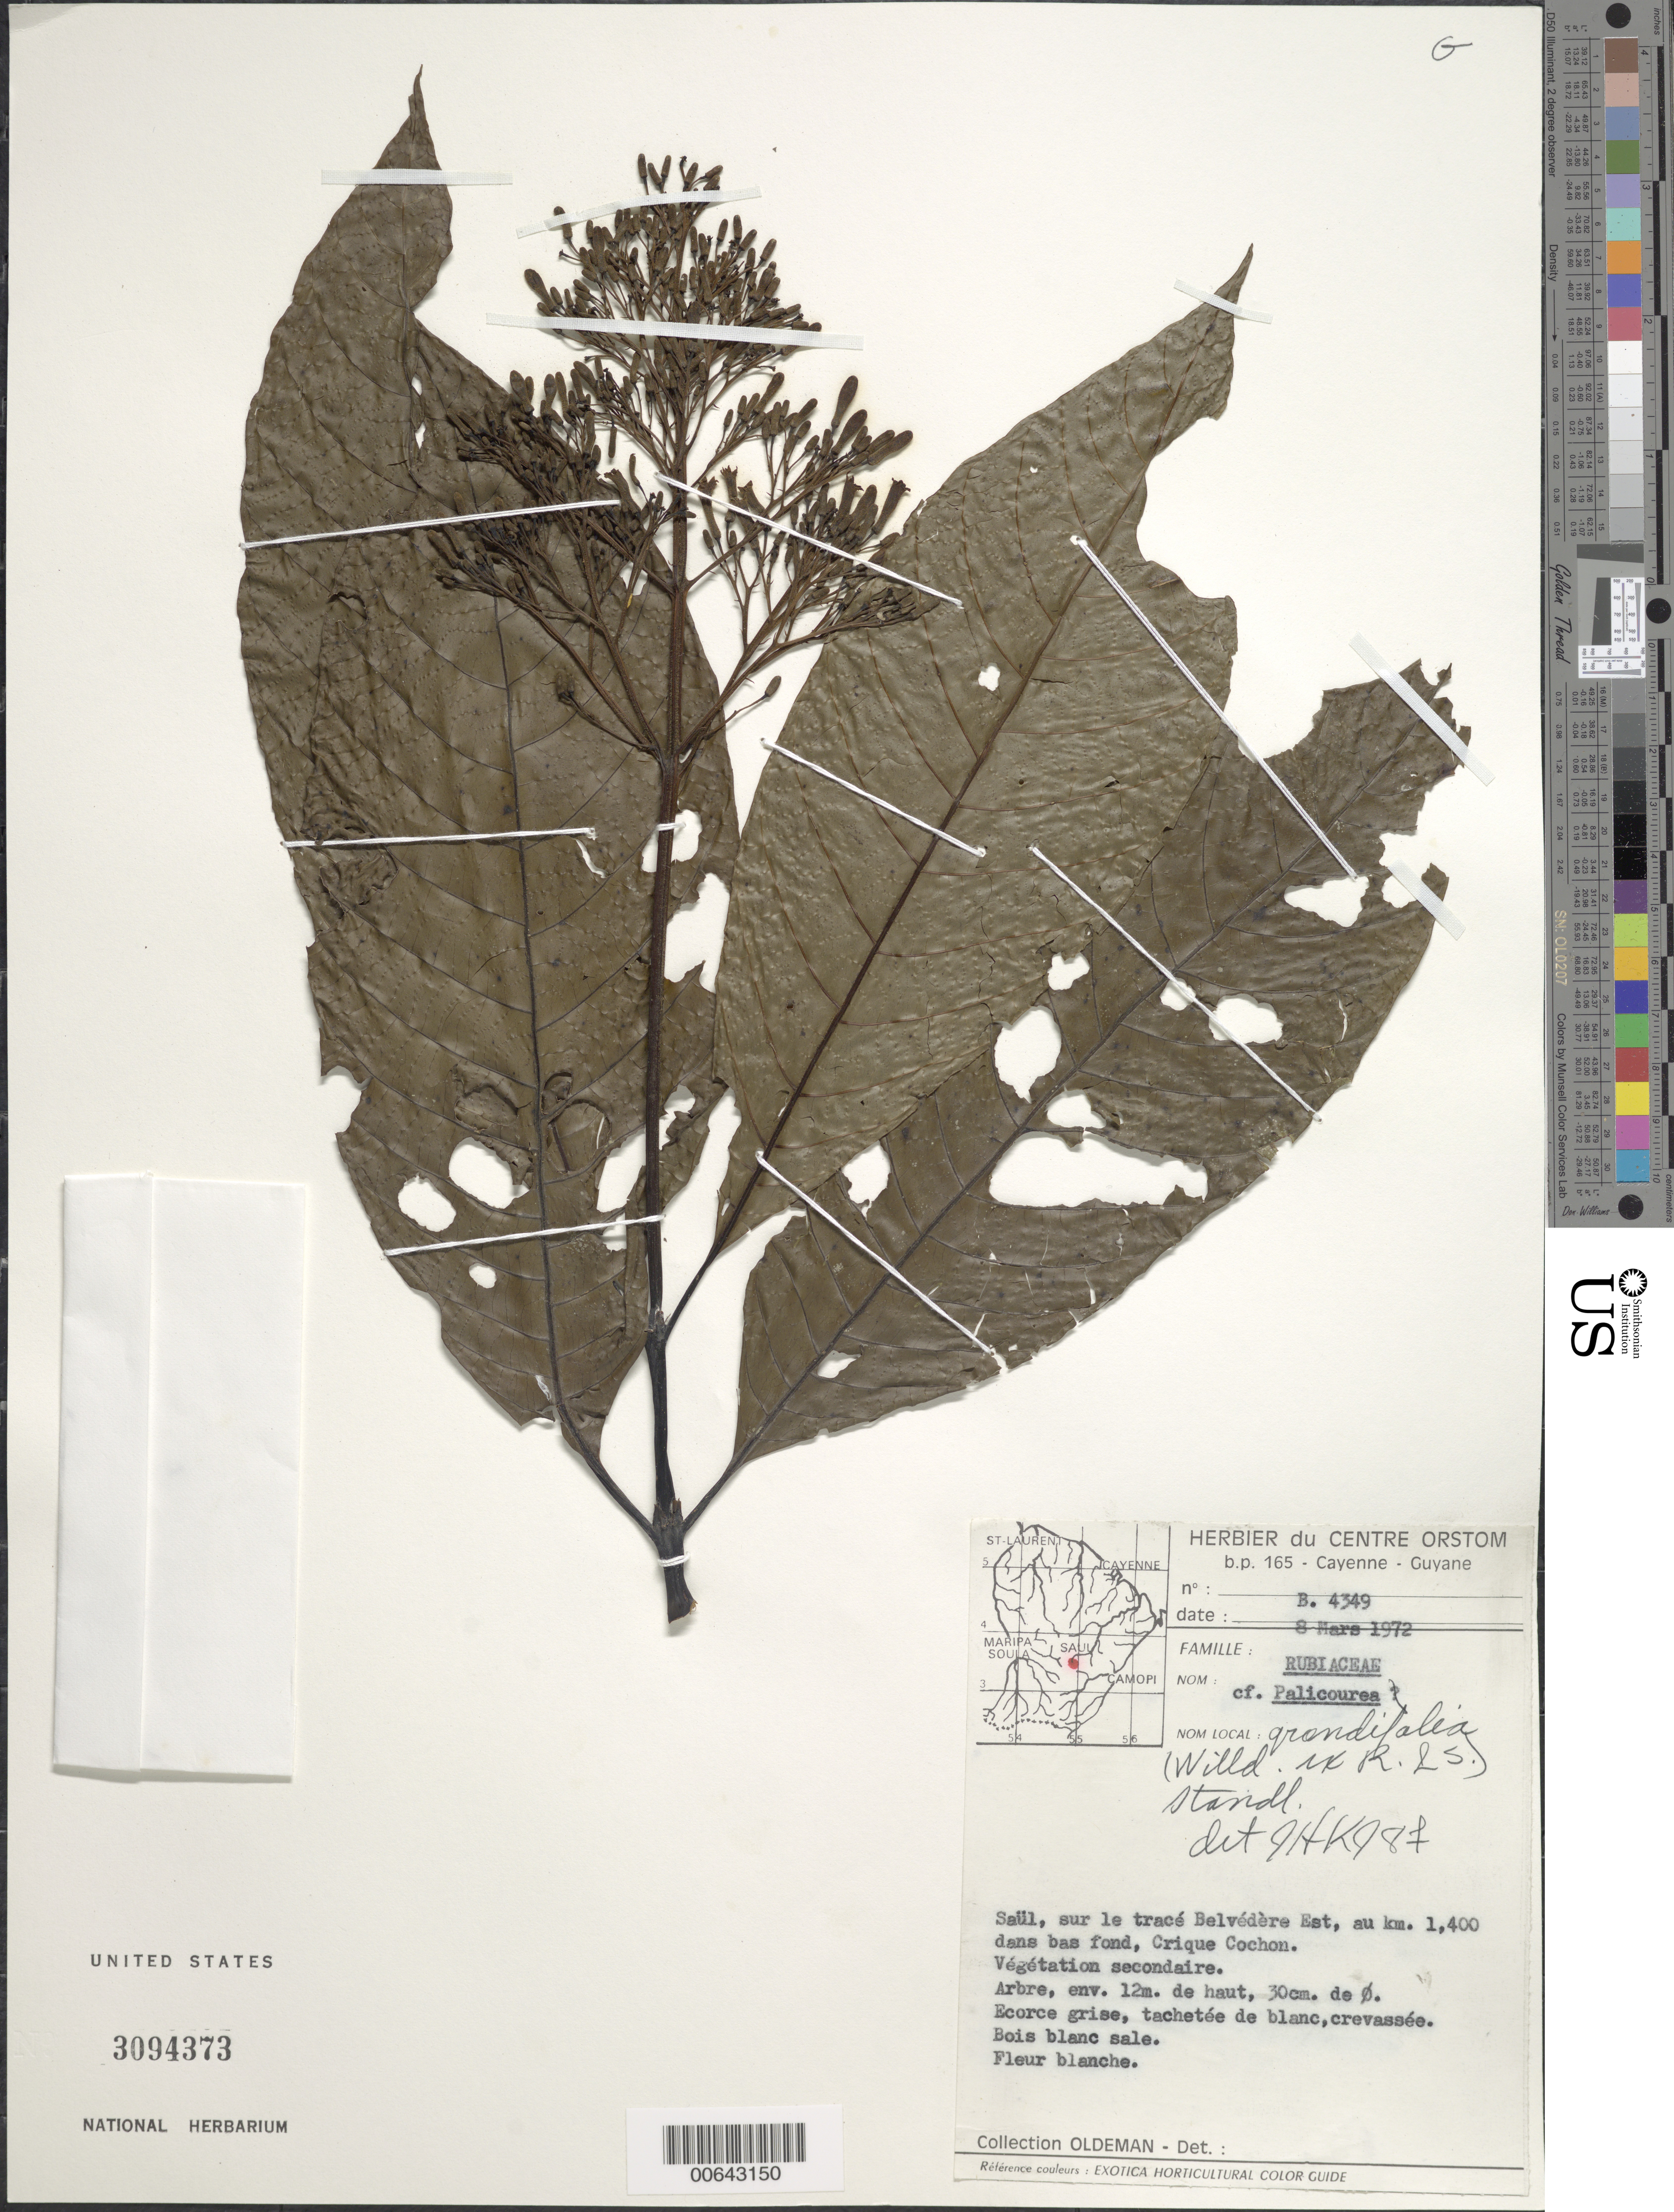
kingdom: Plantae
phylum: Tracheophyta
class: Magnoliopsida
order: Gentianales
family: Rubiaceae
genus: Palicourea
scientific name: Palicourea grandifolia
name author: (Willd. ex Rose & Schult.) Standl.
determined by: Kirkbride, J. H.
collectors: R. Oldeman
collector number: B 4349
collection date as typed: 8-Mar-72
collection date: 1972-03-08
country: French Guiana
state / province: Saint-Laurent-du-Maroni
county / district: Saül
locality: Saül, sur le tracé Belvédère Est, km 1.400 dans un bas fond, Crique Cochon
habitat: Secondary vegetation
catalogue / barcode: US 3094373